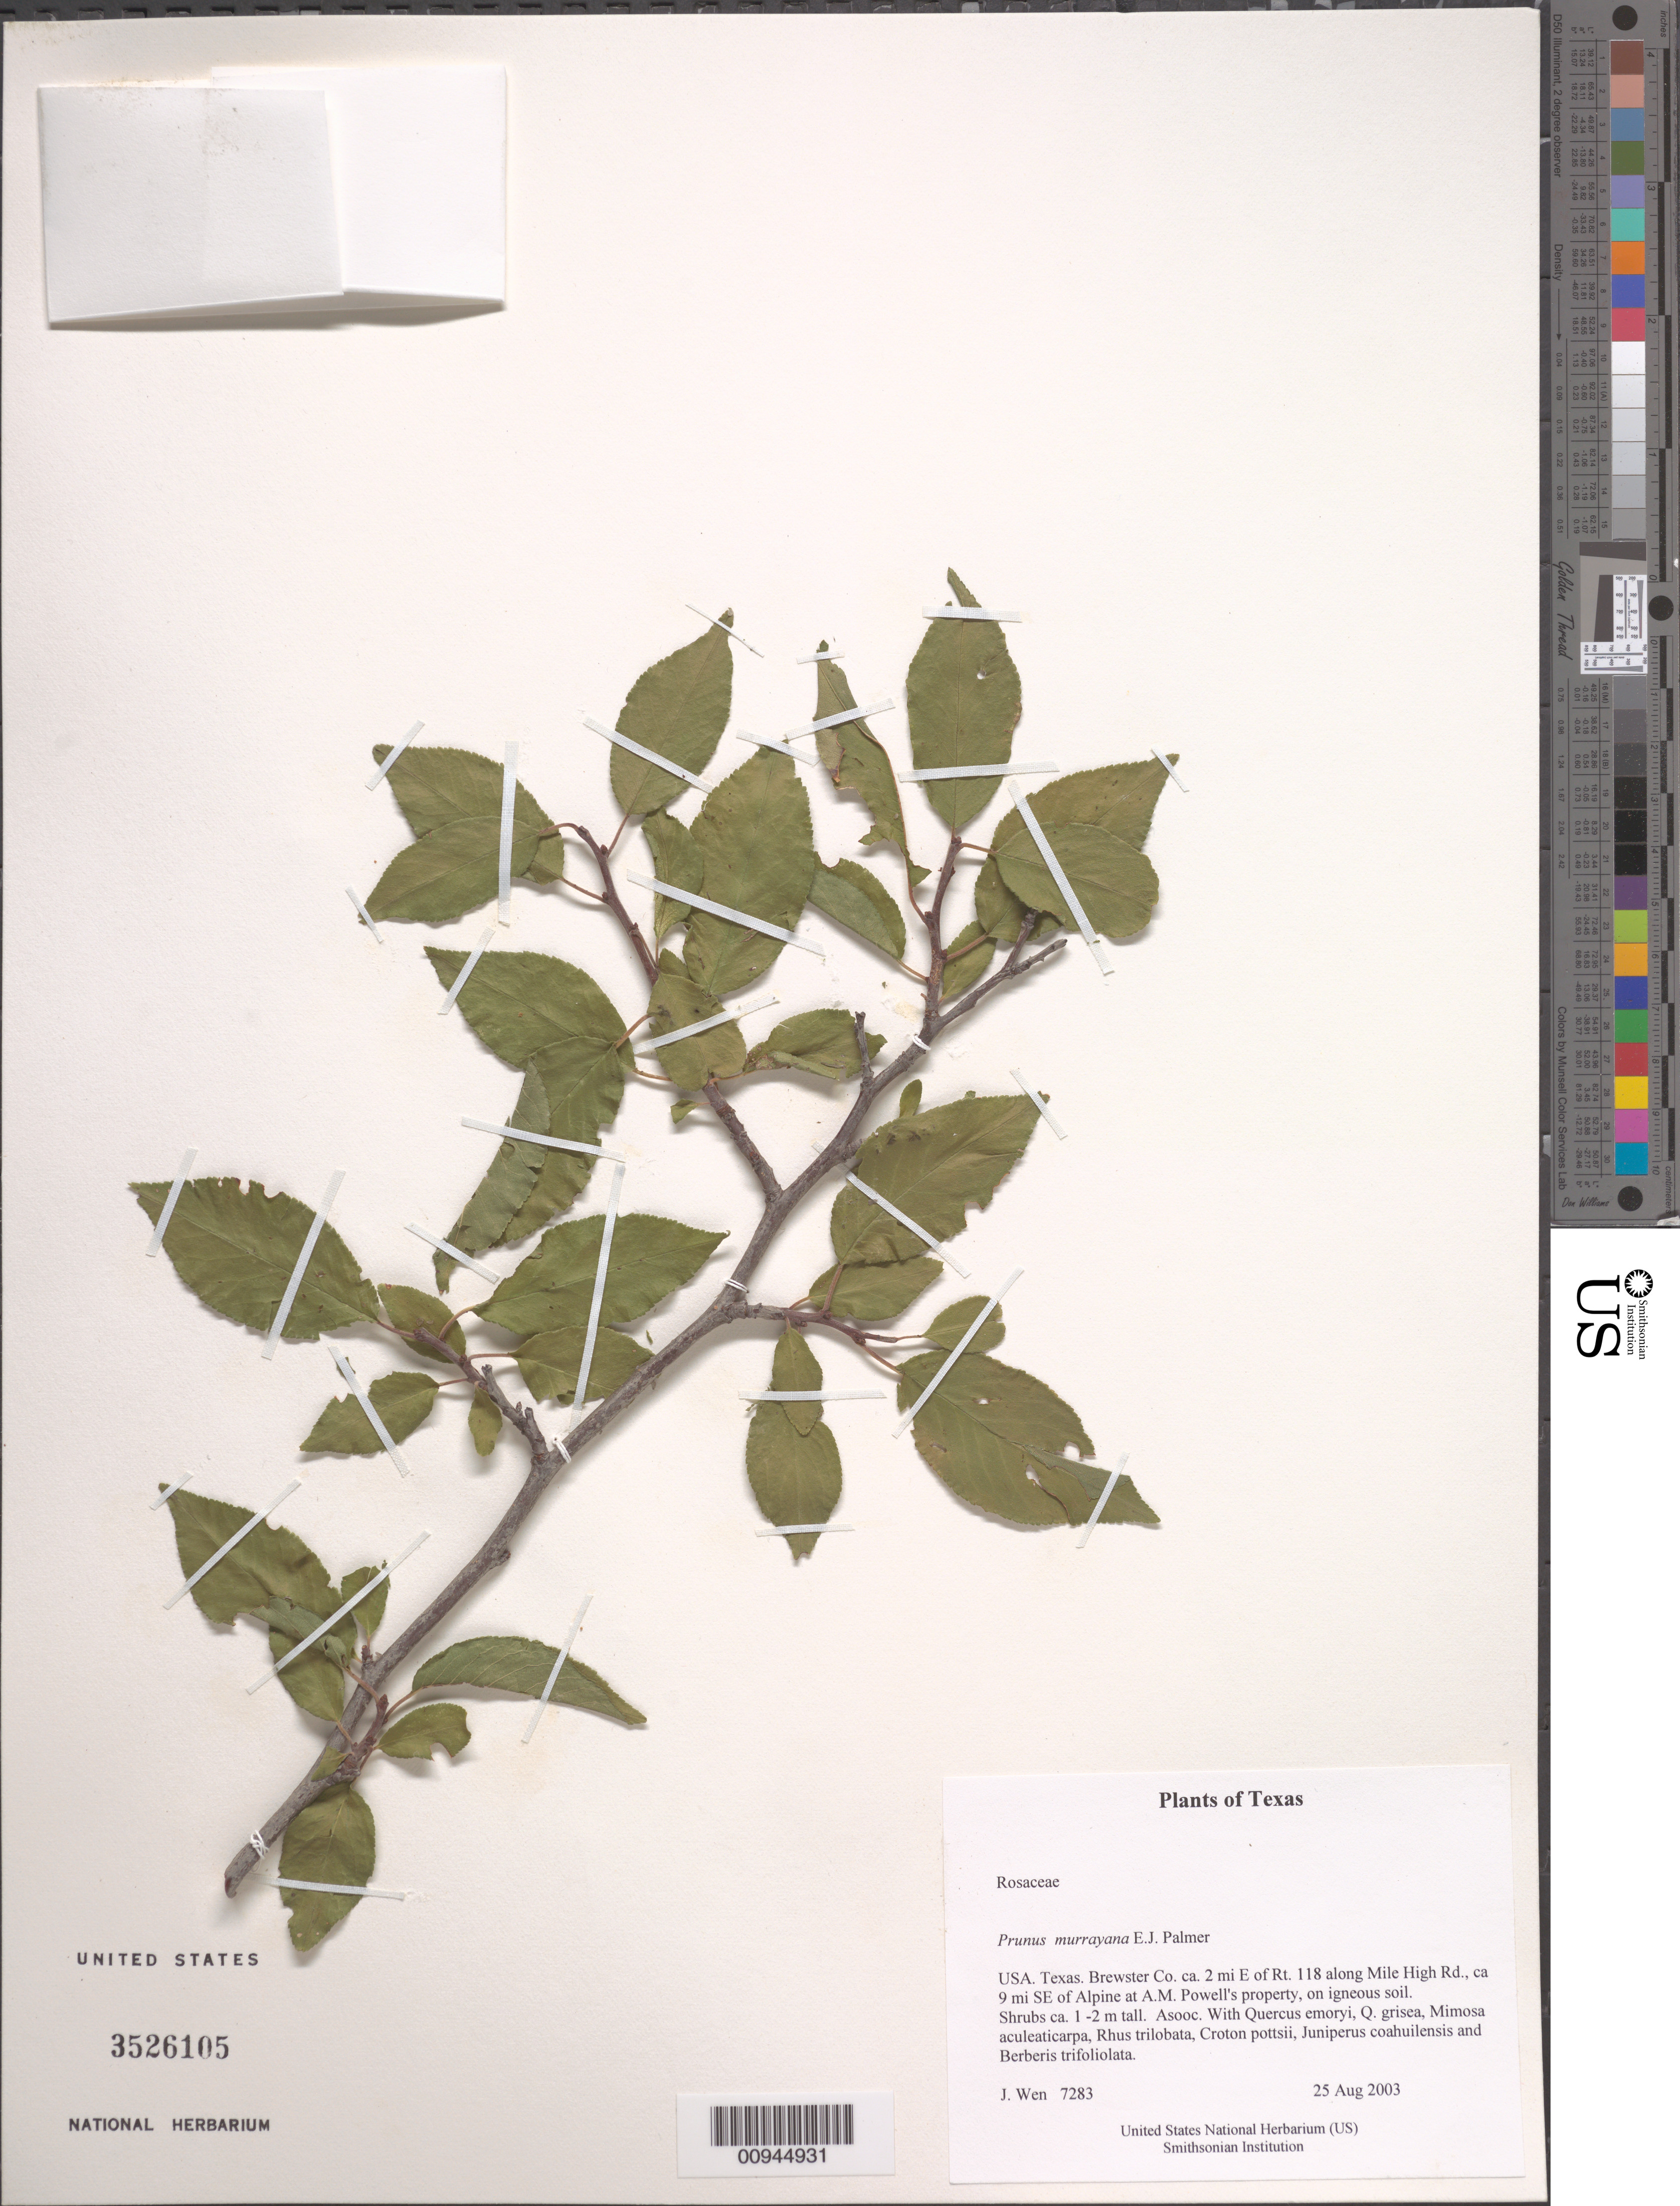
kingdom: Plantae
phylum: Tracheophyta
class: Magnoliopsida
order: Rosales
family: Rosaceae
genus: Prunus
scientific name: Prunus murrayana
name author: E.J. Palmer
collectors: J. Wen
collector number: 7283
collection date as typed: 25 Aug 2003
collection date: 2003-08-25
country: United States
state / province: Texas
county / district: Brewster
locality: ca. 2 mi E of Rt. 118 along Mile High Rd., ca 9 mi SE of Alpine at A.M. Powell's property, on igneous soil.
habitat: Shrubs ca. 1 -2 m tall. Asooc. With Quercus emoryi, Q. grisea, Mimosa aculeaticarpa, Rhus trilobata, Croton pottsii, Juniperus coahuilensis and Berberis trifoliolata.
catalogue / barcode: US 3526105